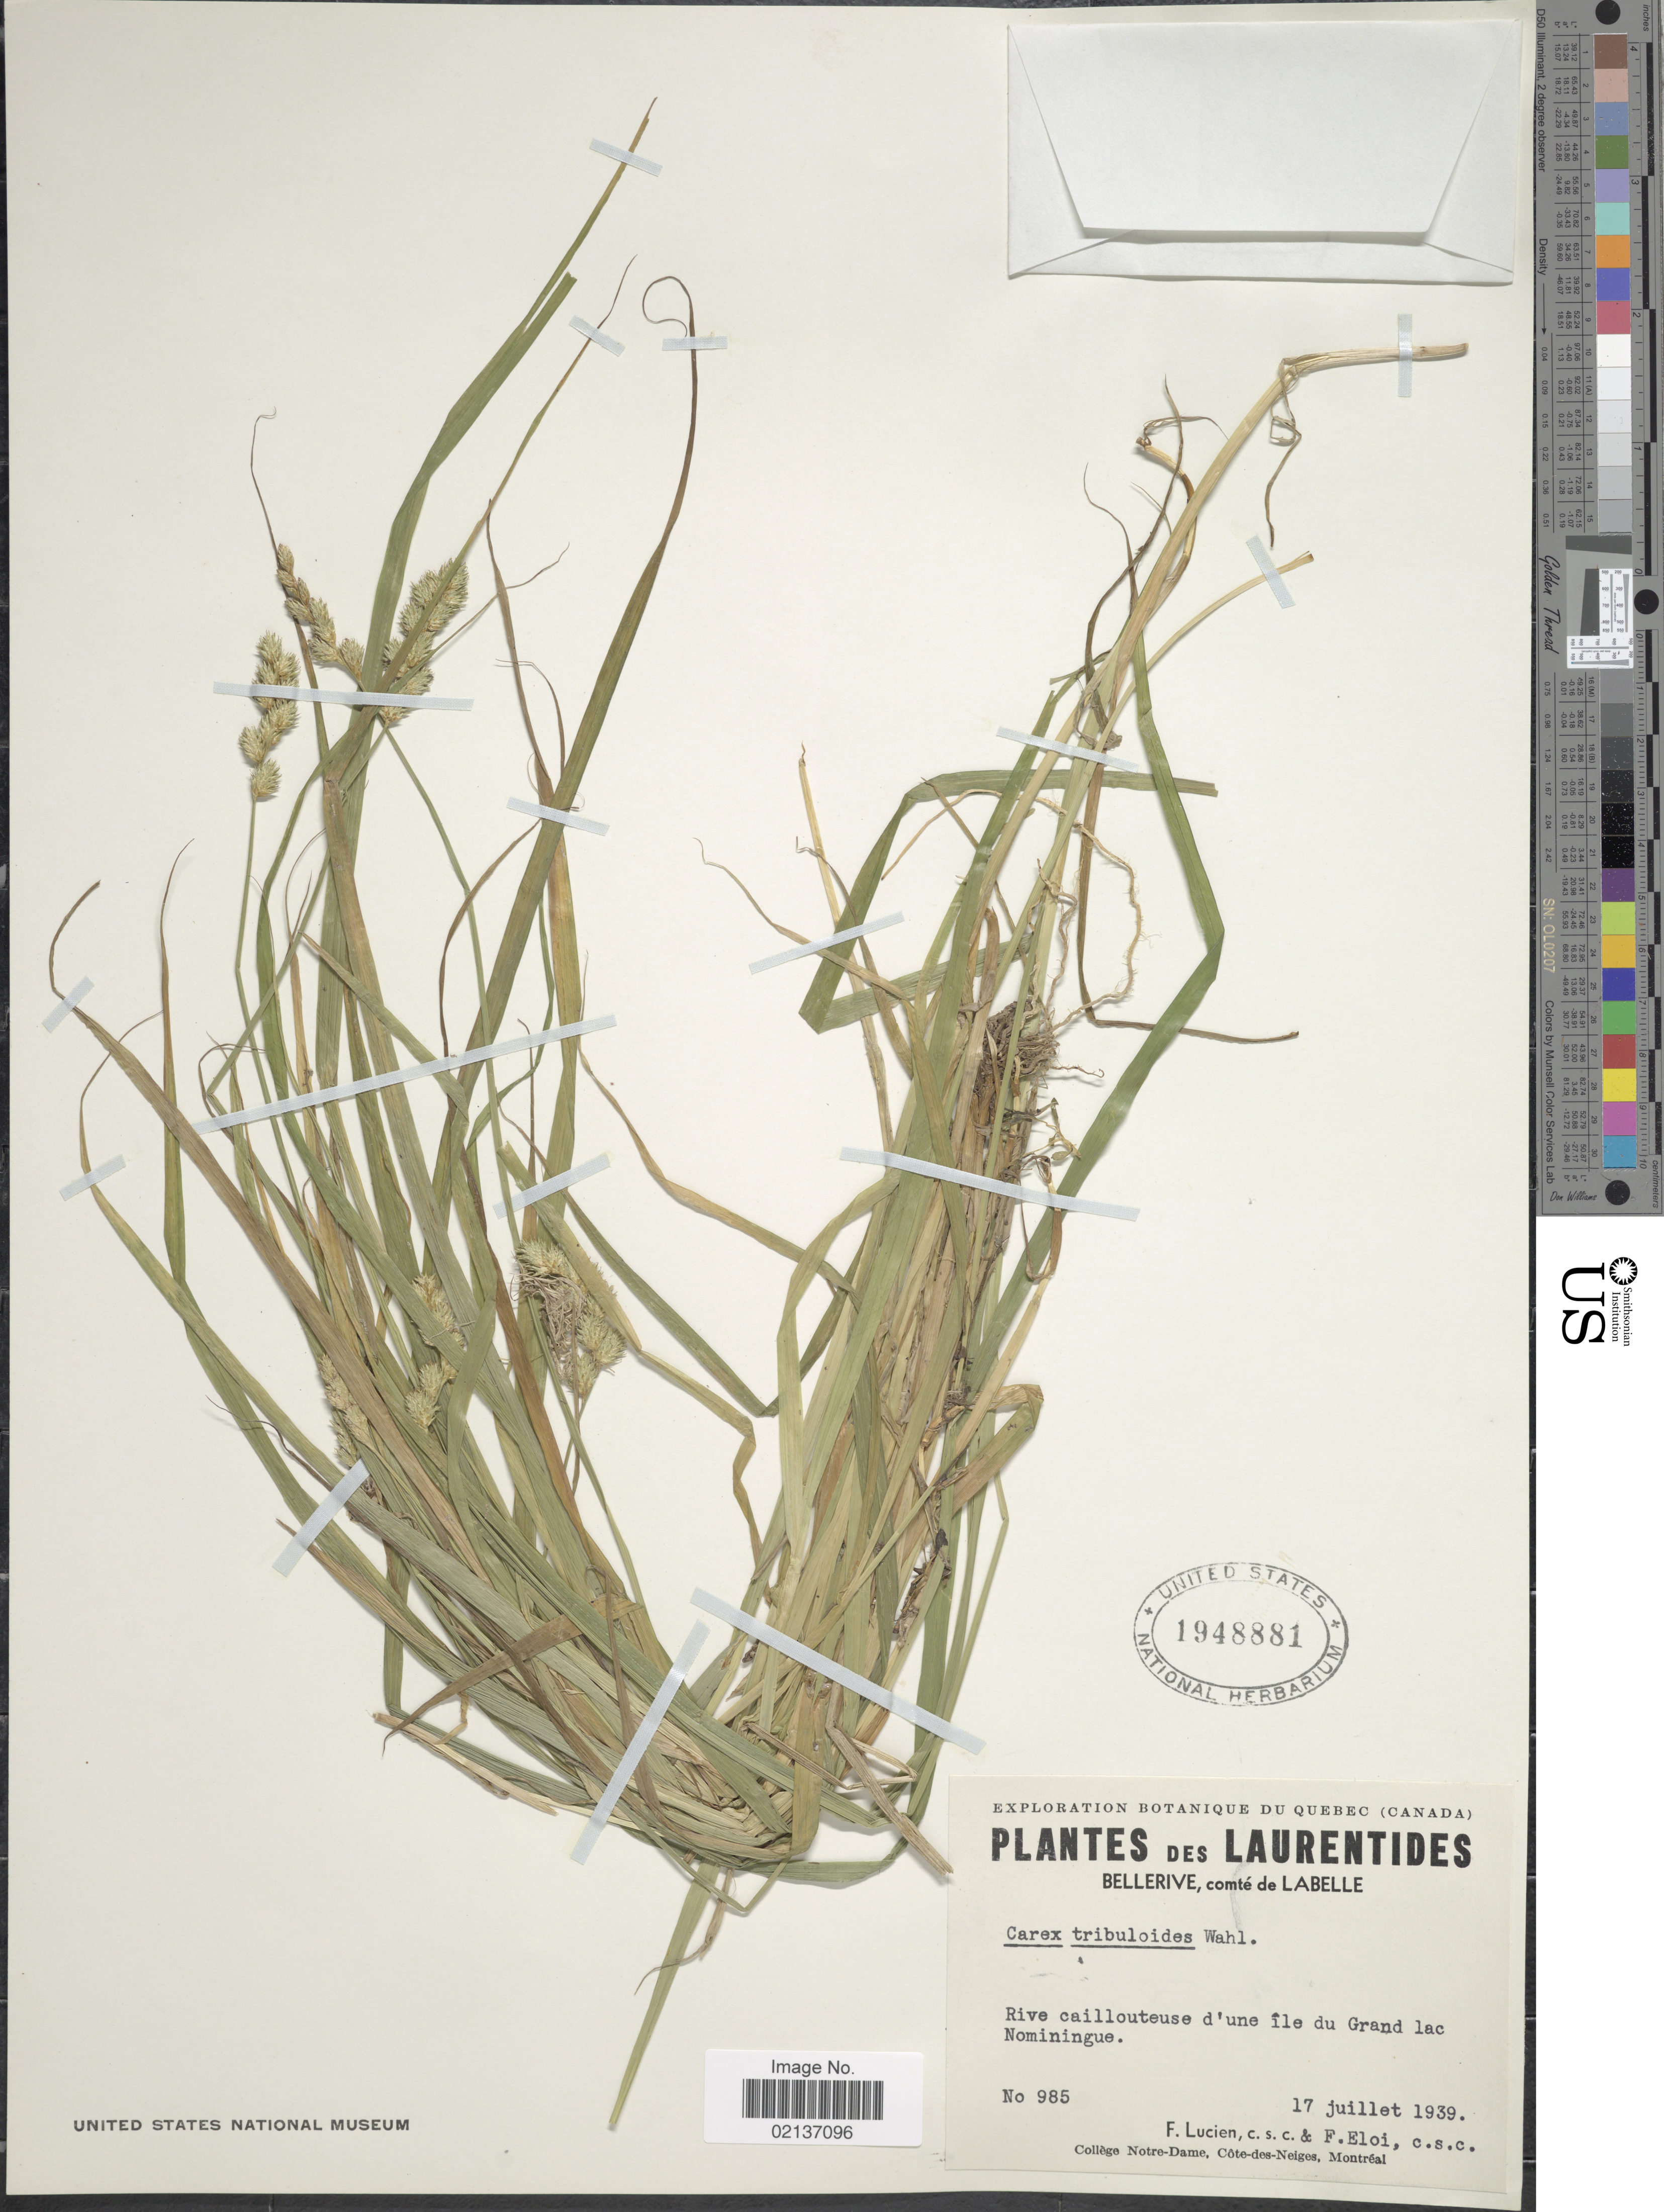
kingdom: Plantae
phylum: Tracheophyta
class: Liliopsida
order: Poales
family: Cyperaceae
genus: Carex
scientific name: Carex tribuloides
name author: Wahlenb.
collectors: F. Lucien & F. Eloi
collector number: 985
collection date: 1939-07-17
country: Canada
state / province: Quebec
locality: Botanique du Quebec, des Laurentides, Bellerive, comte de Labelle, Riv caillouteuse d'une ile du Grand lac Nominigue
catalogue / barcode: US 1948881